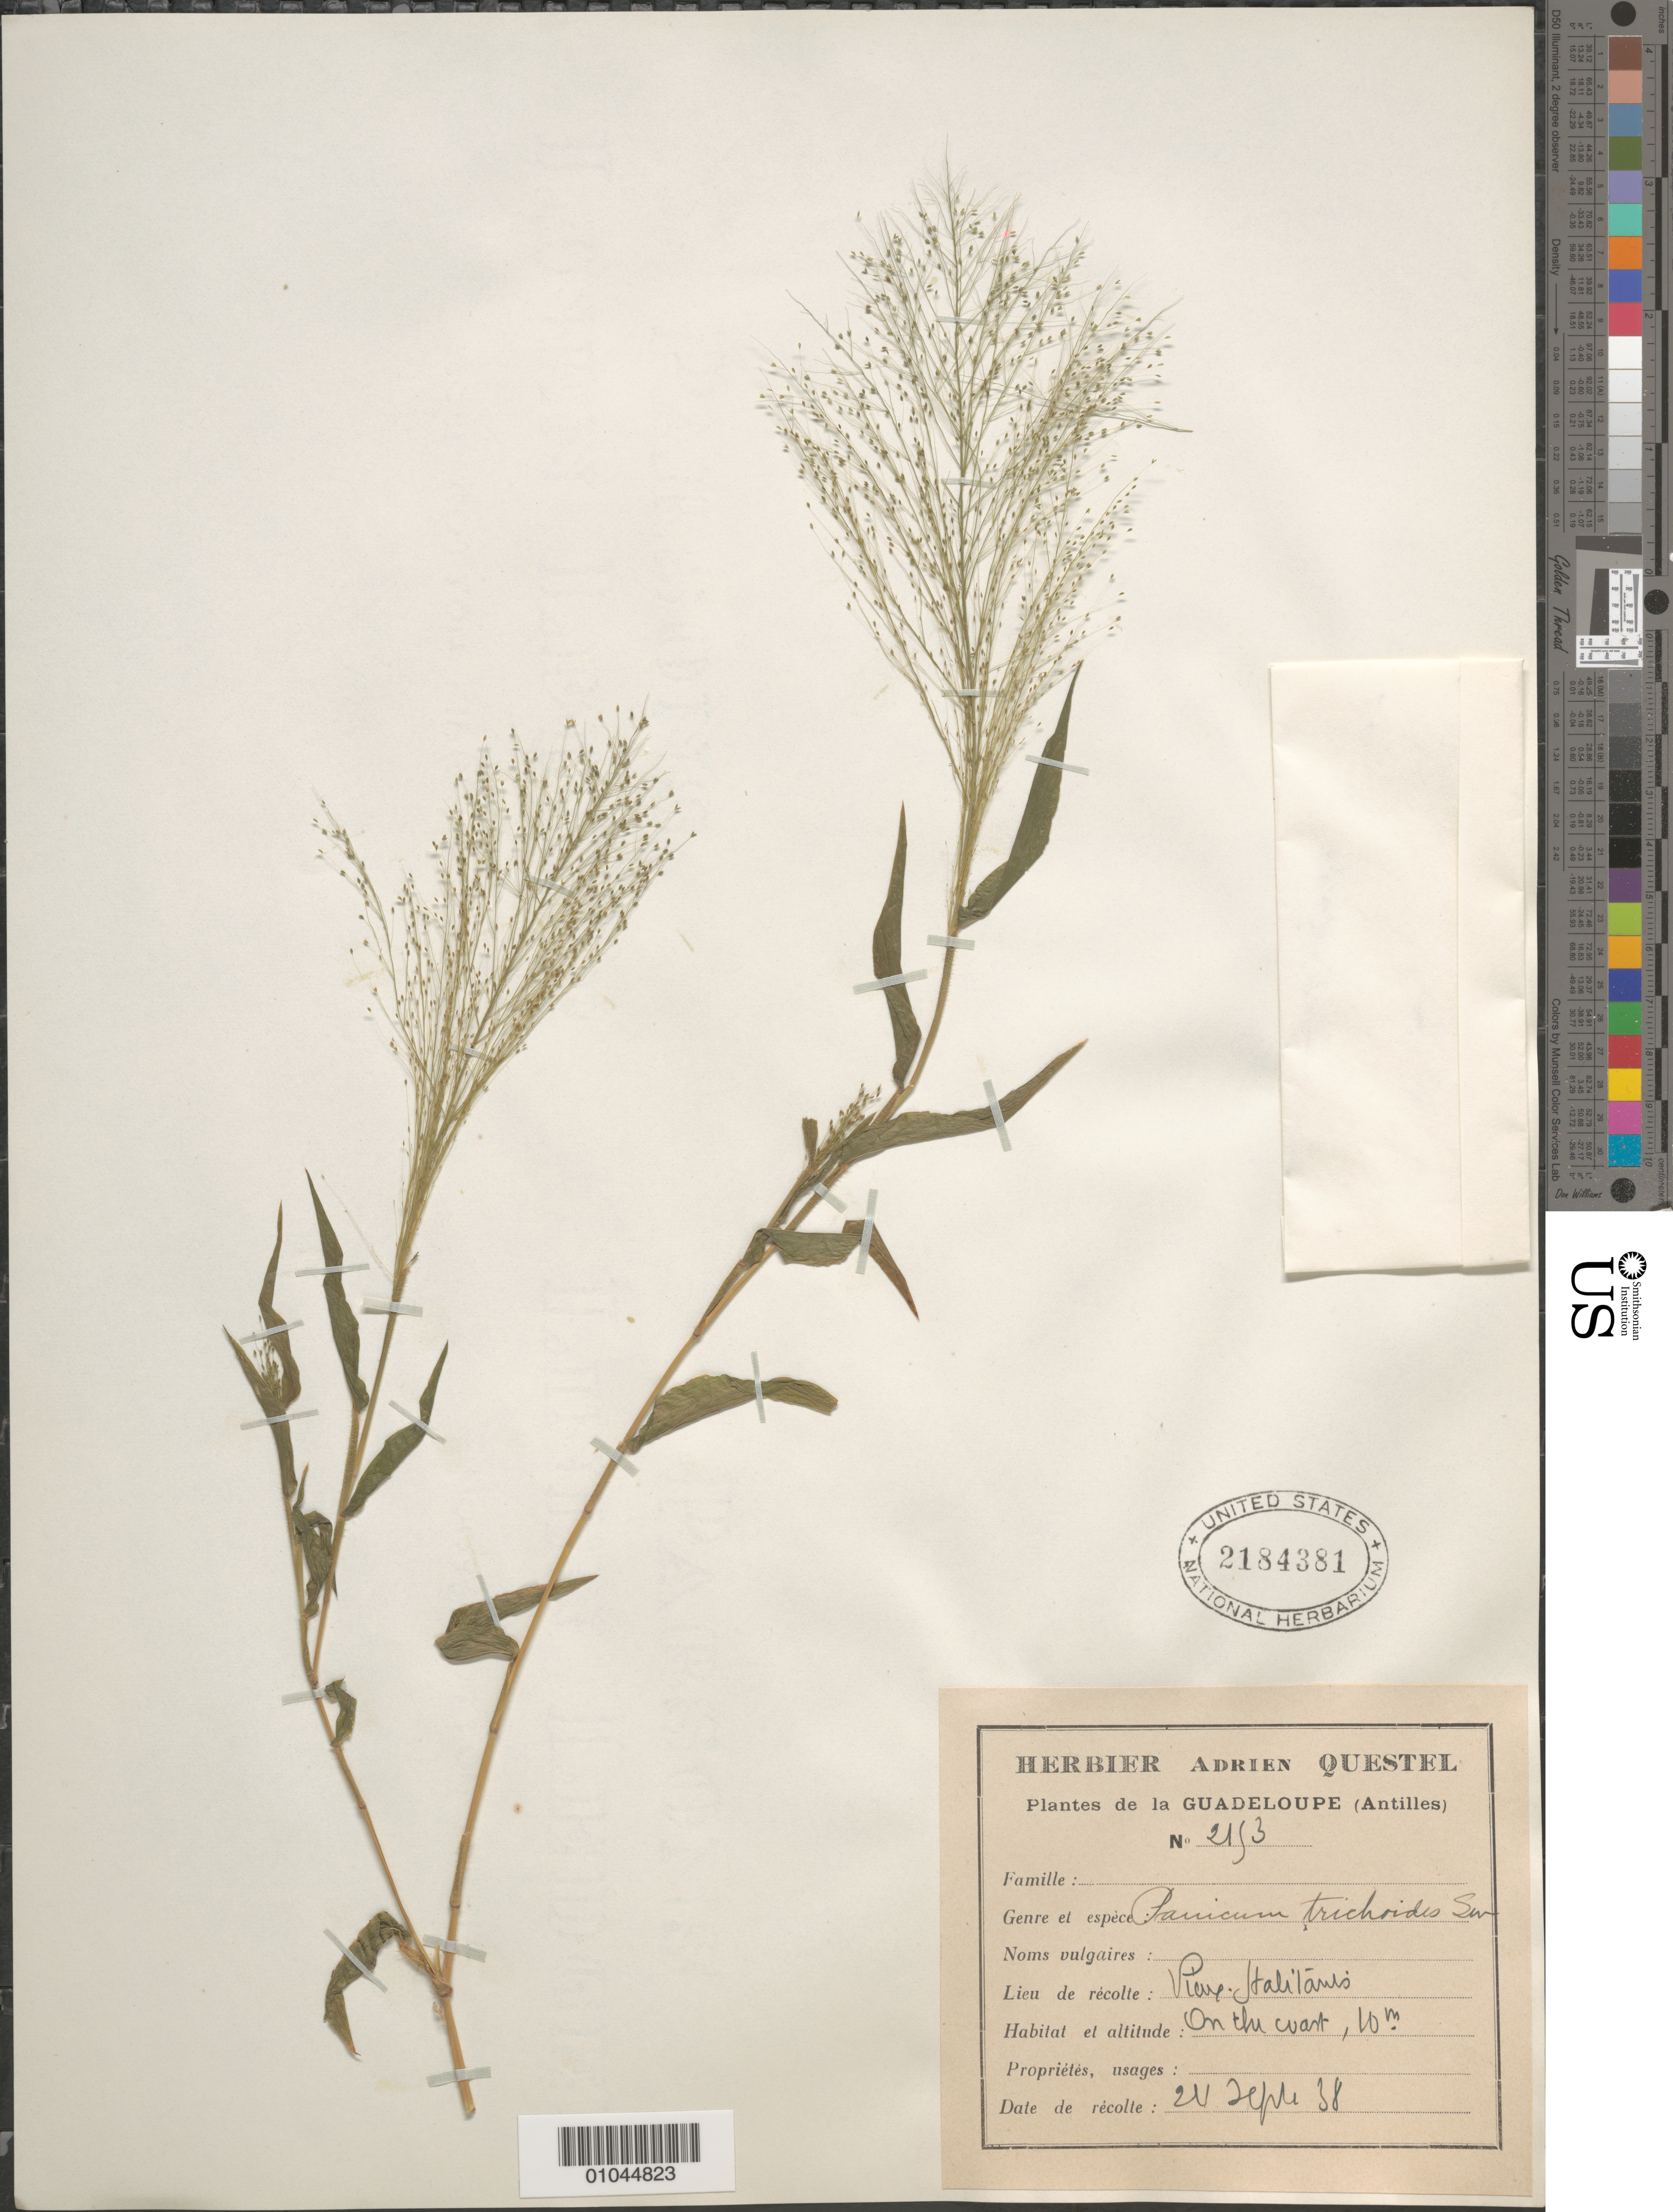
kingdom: Plantae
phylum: Tracheophyta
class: Liliopsida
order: Poales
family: Poaceae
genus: Panicum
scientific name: Panicum trichoides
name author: Sw.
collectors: A. Questel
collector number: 2153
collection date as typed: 24 Sep 1938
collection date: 1938-09-24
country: Guadeloupe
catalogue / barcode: US 2184381